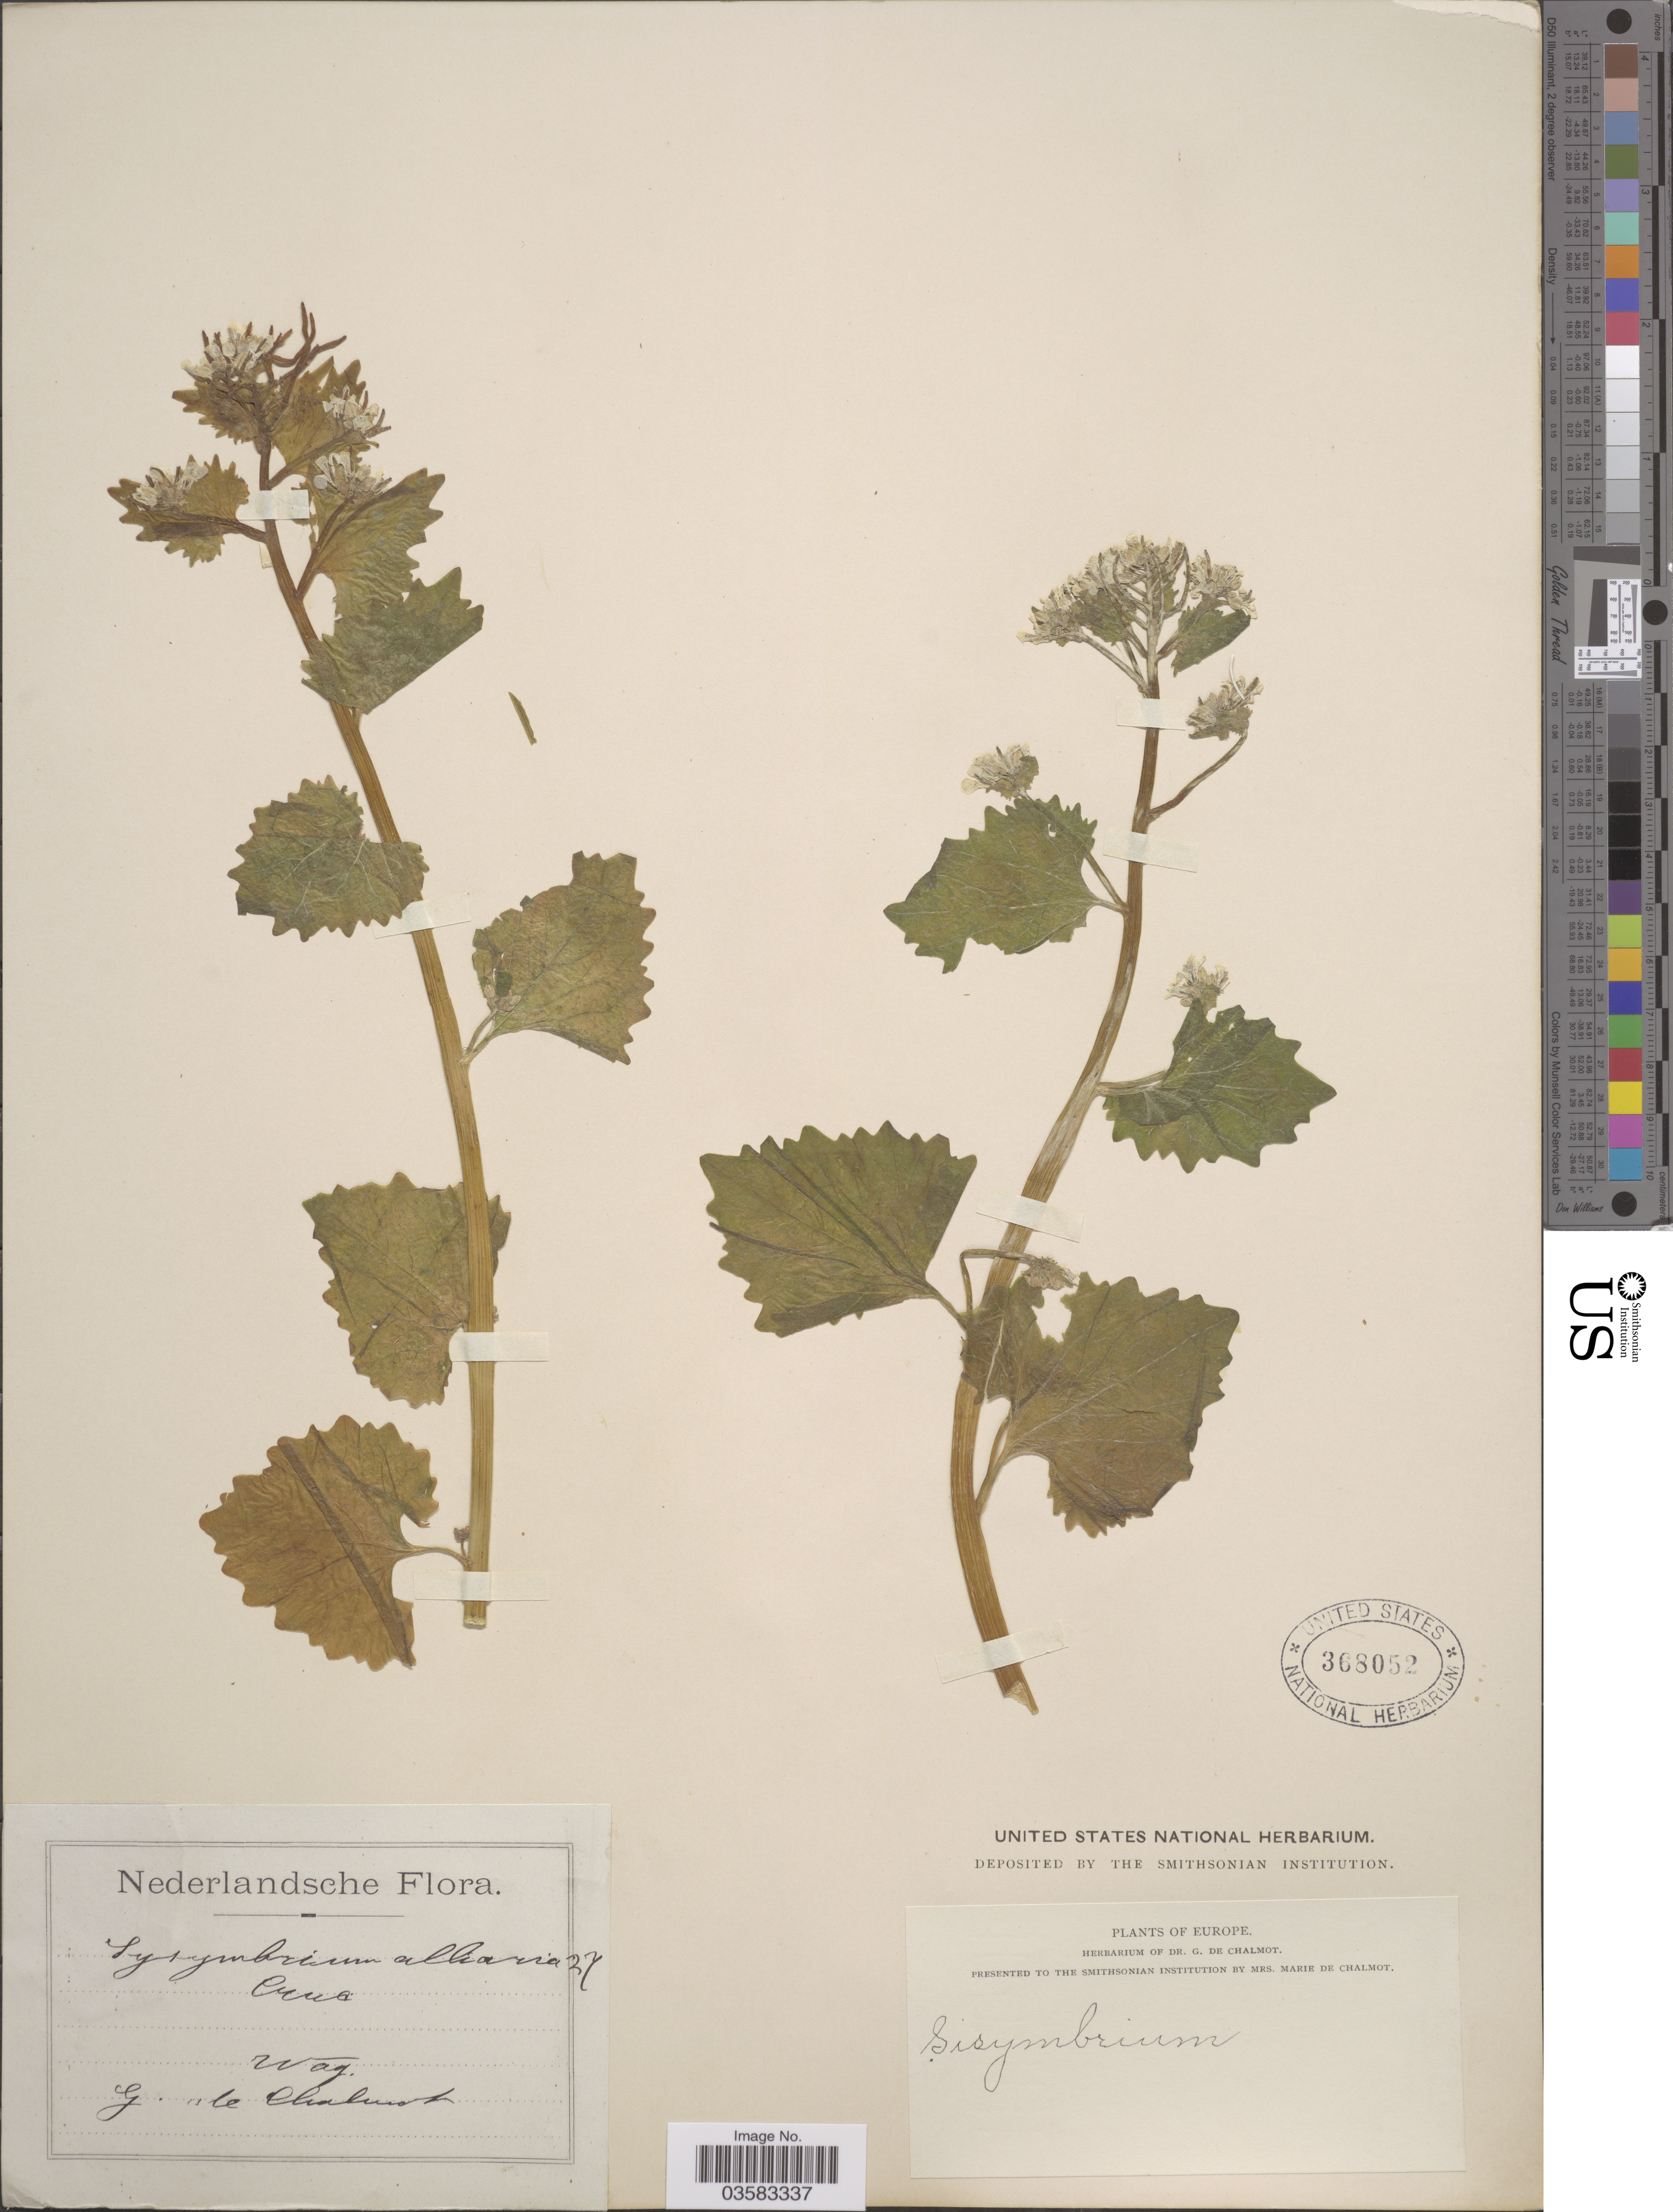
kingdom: Plantae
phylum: Tracheophyta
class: Magnoliopsida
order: Brassicales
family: Brassicaceae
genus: Sisymbrium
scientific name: Sisymbrium alliaria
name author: (L.) Scop.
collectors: G. de Chalmot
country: Netherlands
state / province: Gelderland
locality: Wag.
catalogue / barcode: US 368052